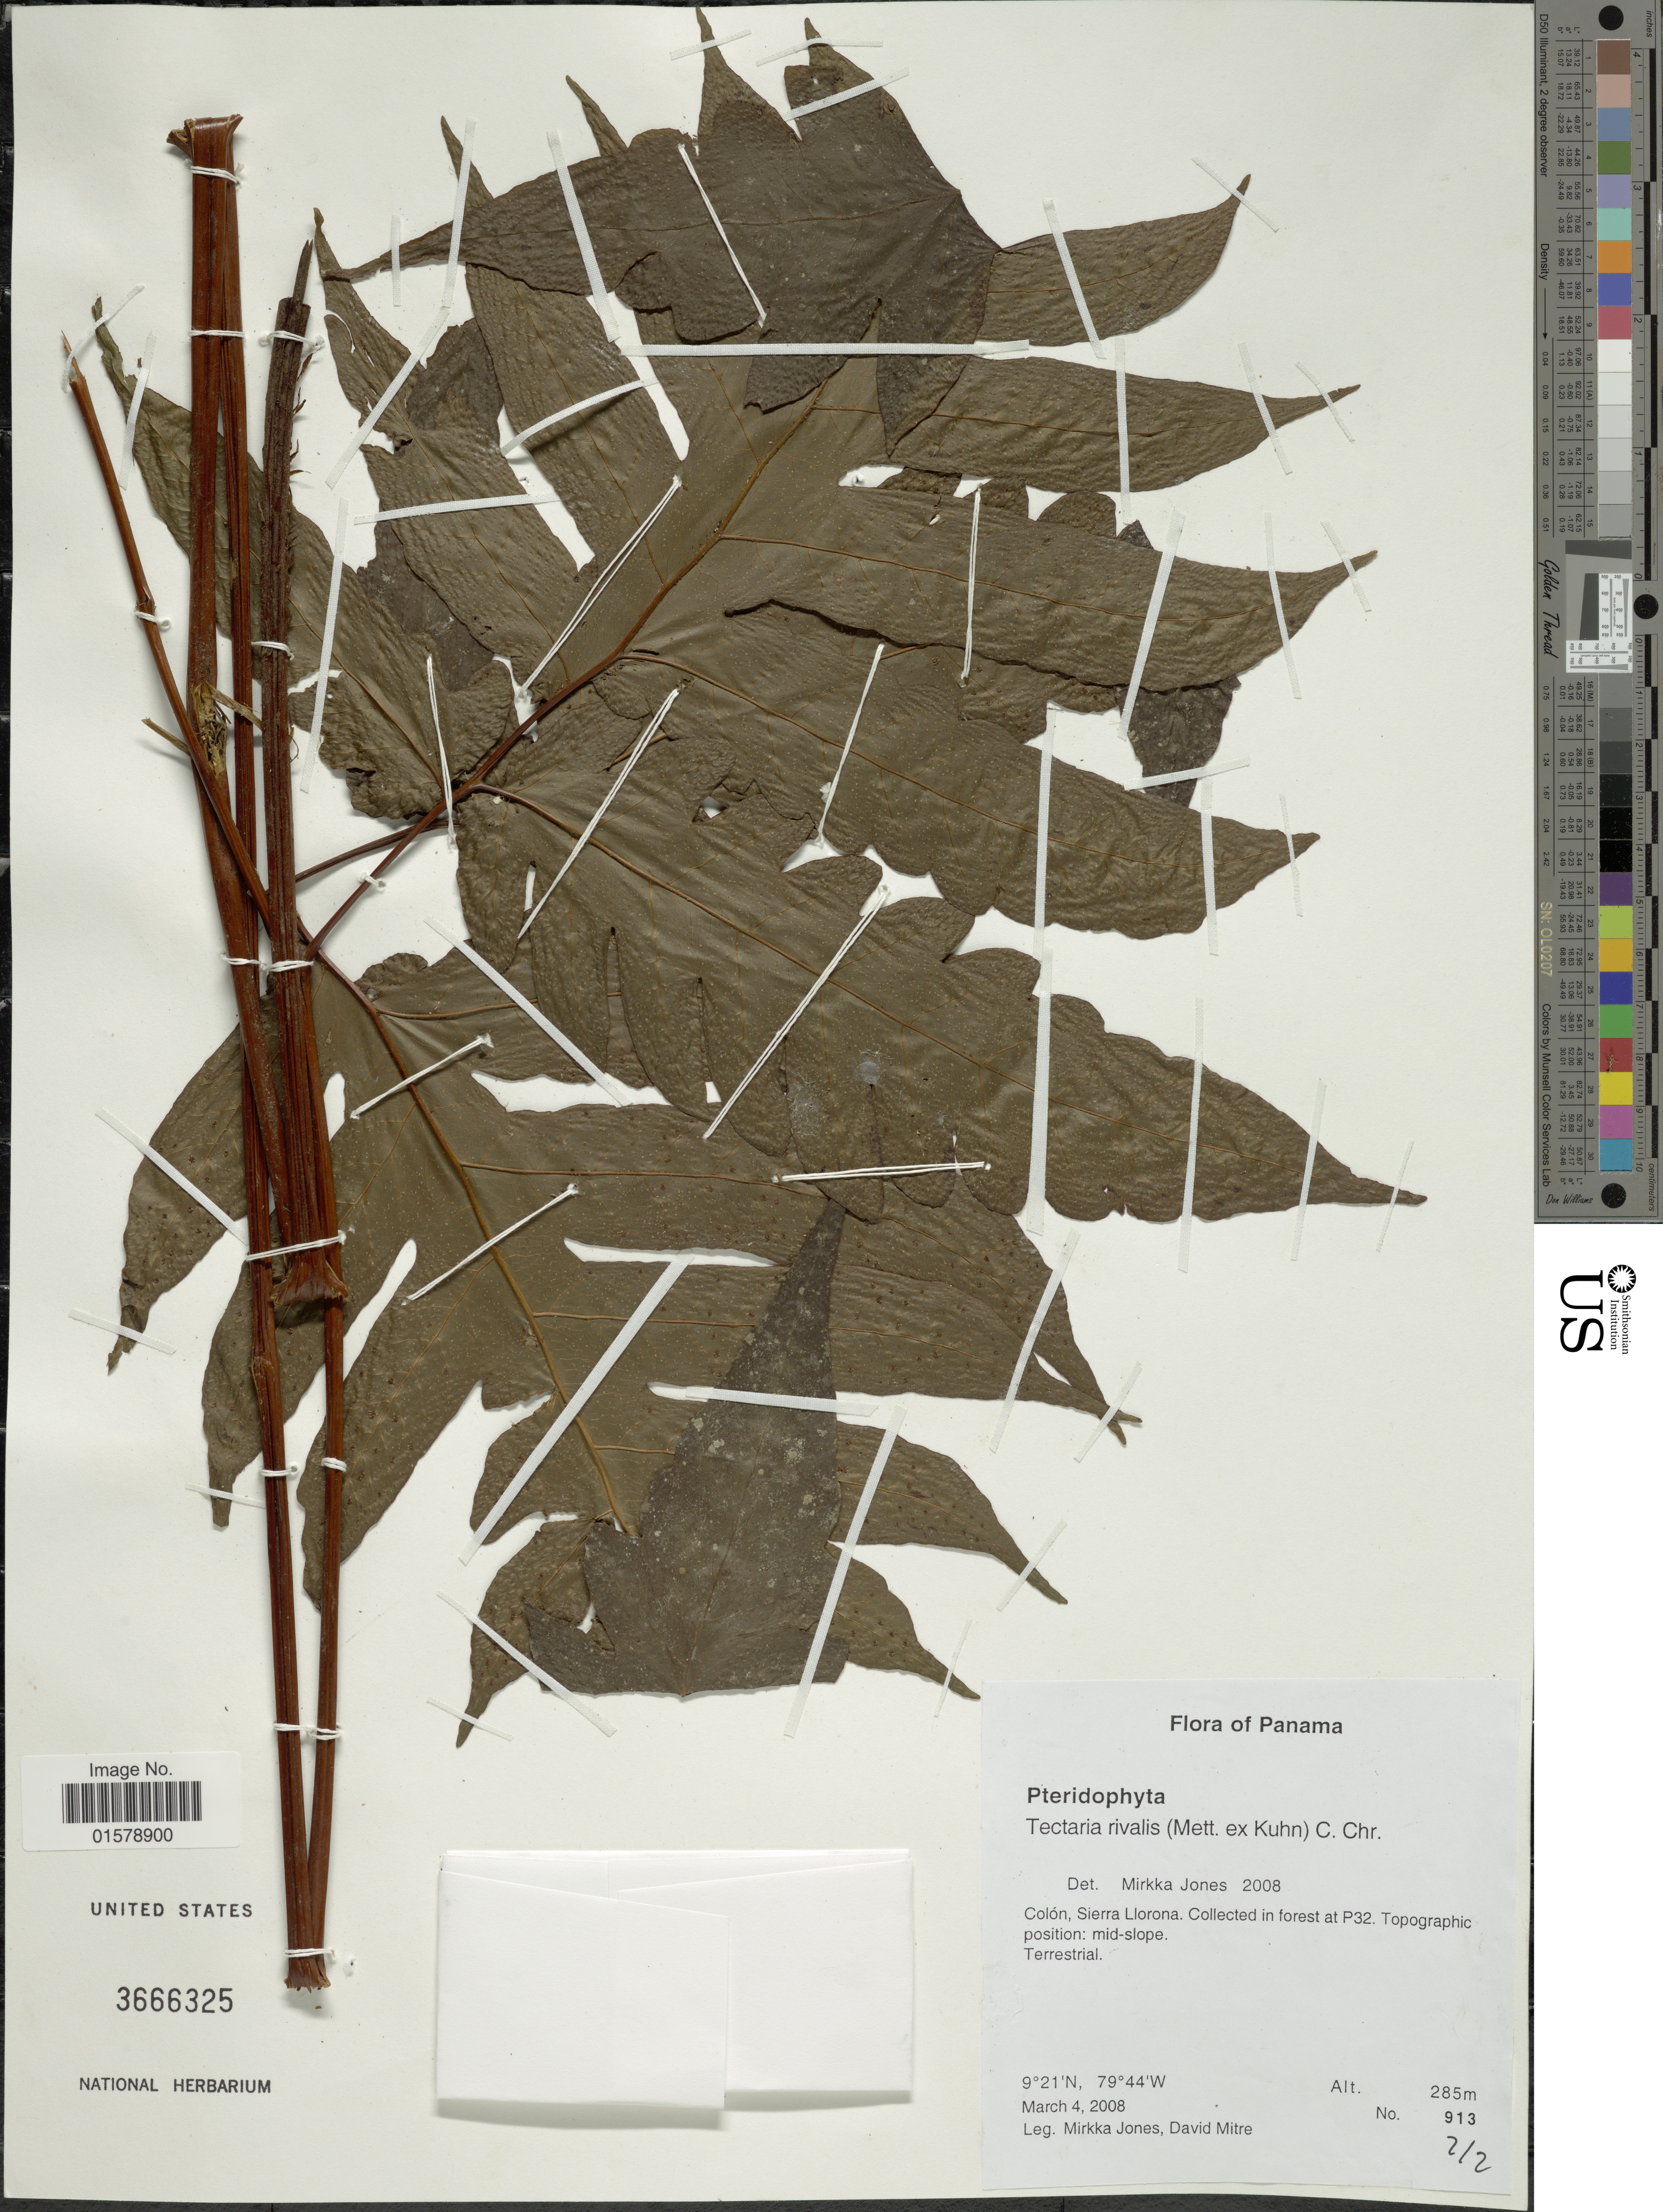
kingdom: Plantae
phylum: Tracheophyta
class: Polypodiopsida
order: Polypodiales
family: Tectariaceae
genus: Tectaria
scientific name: Tectaria rivalis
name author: (Mett. ex Kuhn) C. Chr.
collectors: M. Jones & D. Mitre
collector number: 913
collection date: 2008-03-04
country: Panama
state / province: Colón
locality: Sierra Llorona, in forest at P32, topgraphic position: mid-slope.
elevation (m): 285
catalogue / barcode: US 3666325